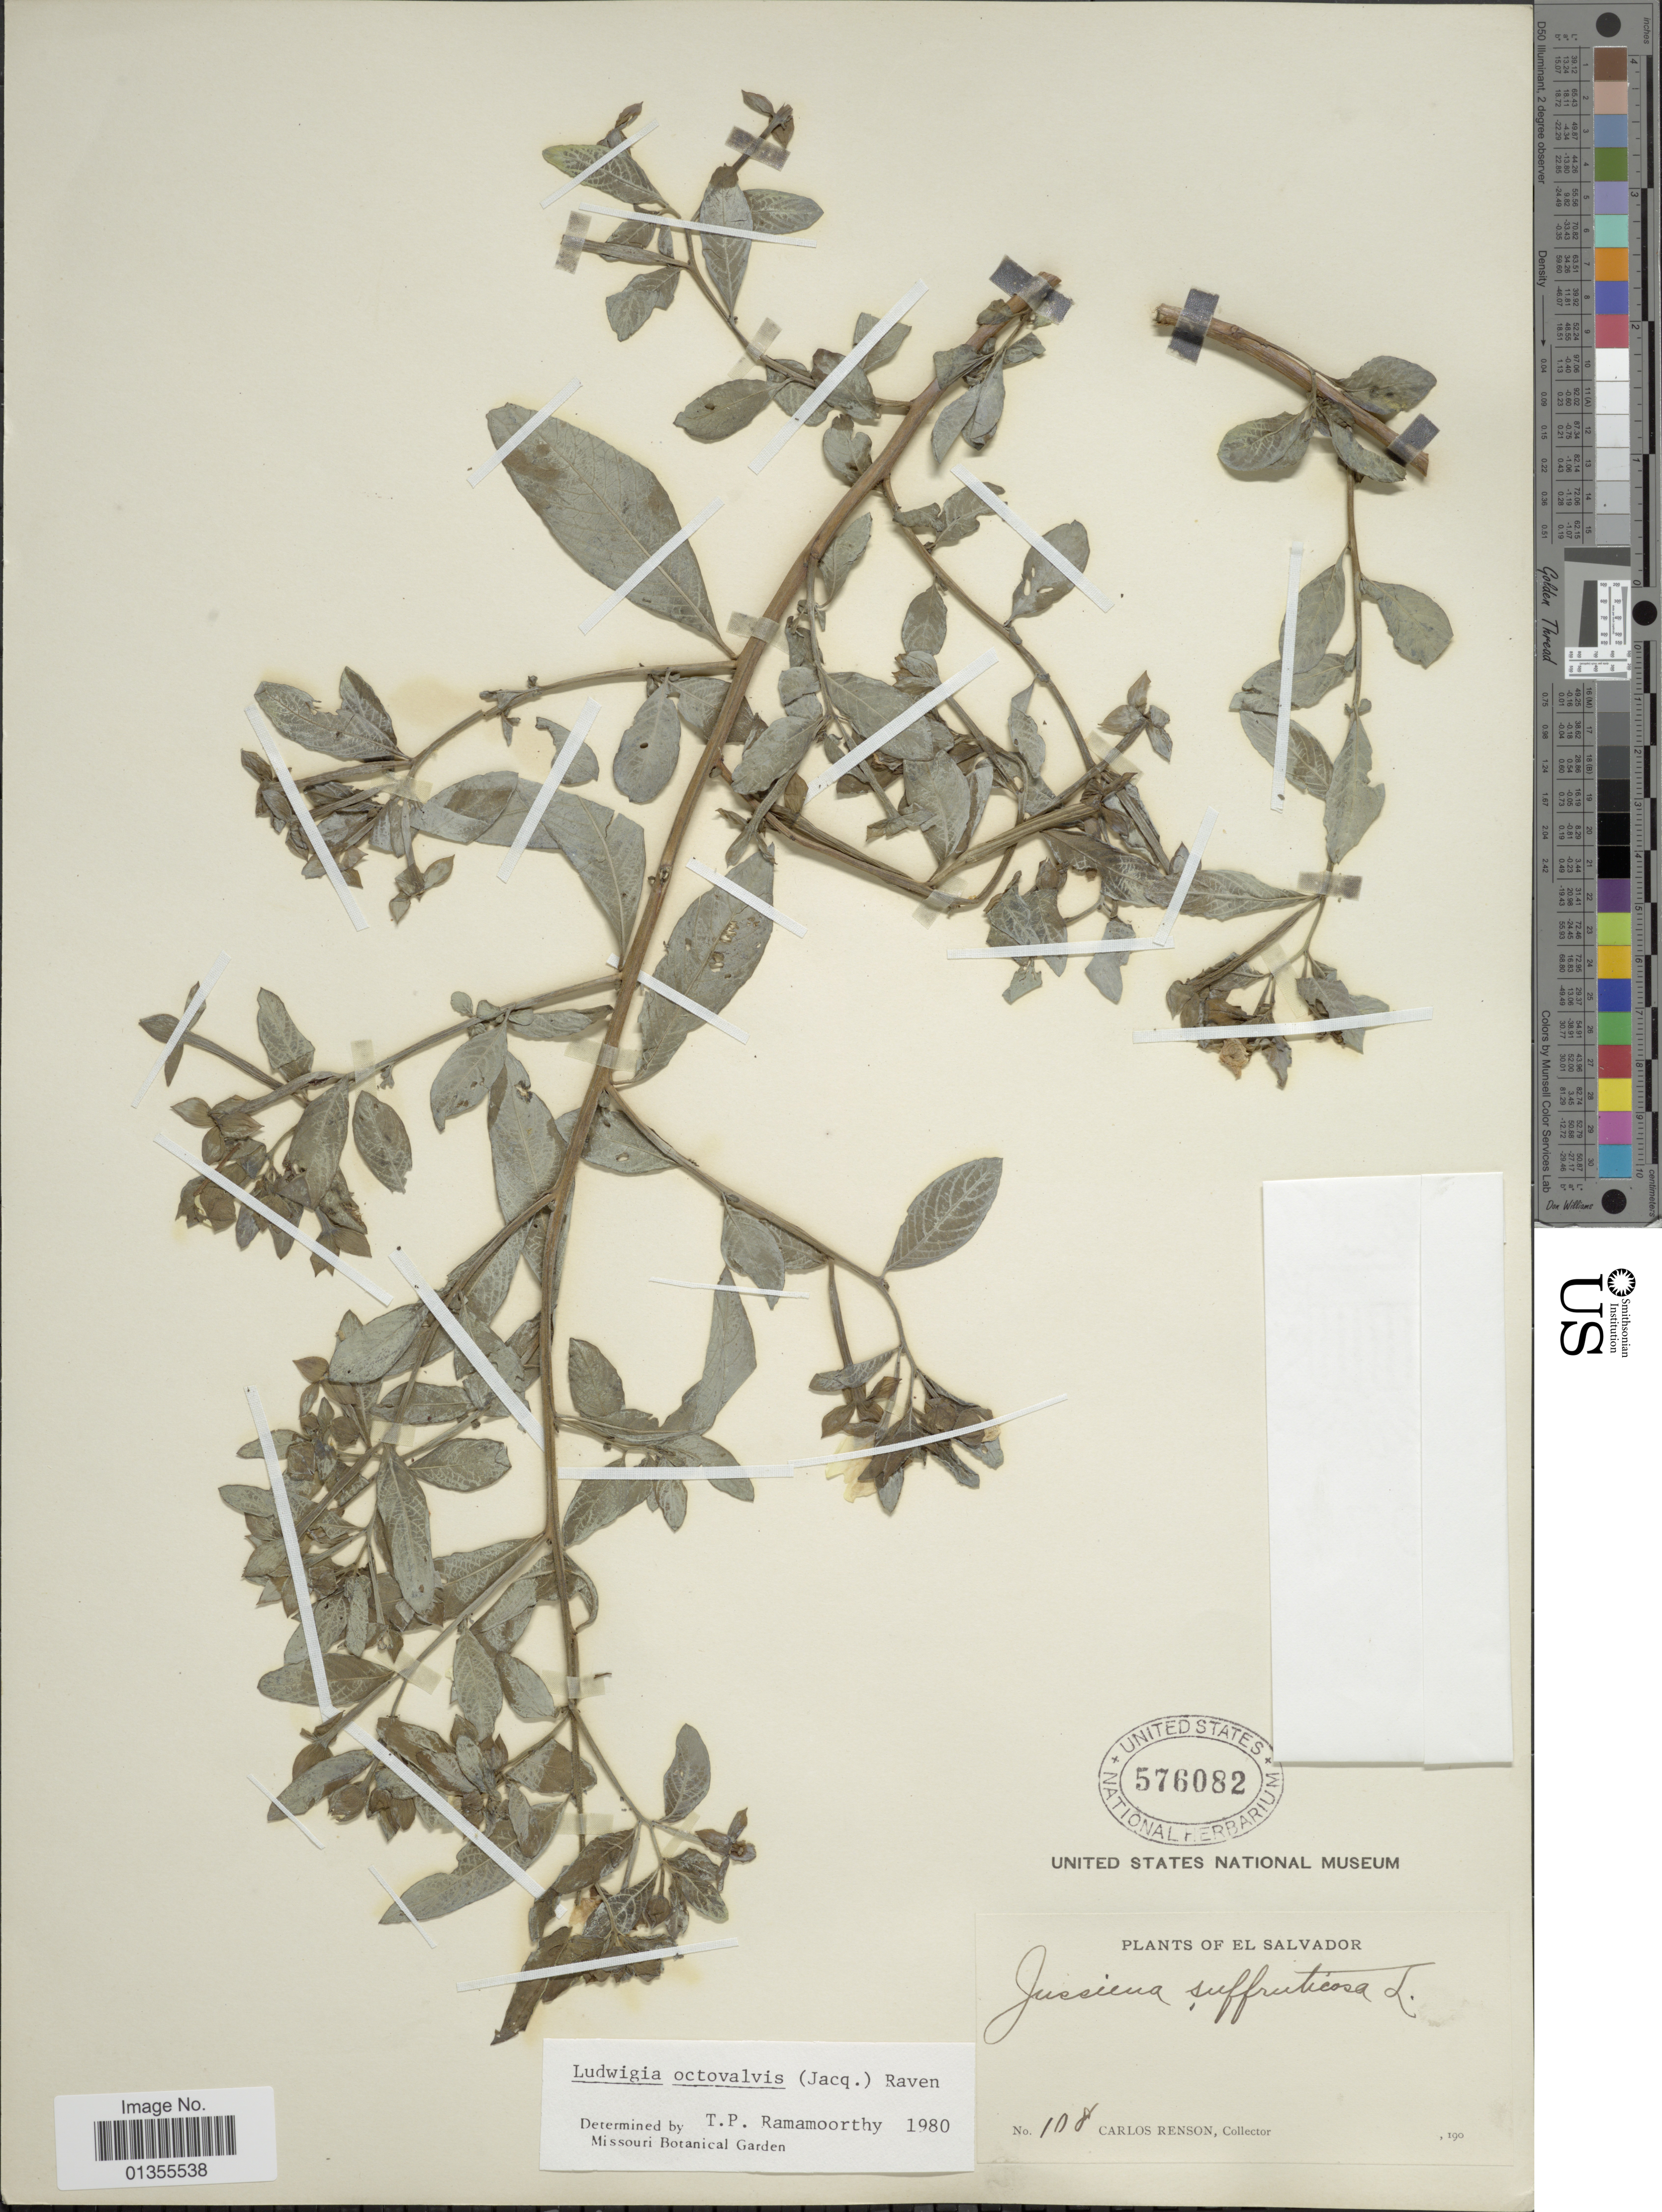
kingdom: Plantae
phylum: Tracheophyta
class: Magnoliopsida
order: Myrtales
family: Onagraceae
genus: Ludwigia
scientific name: Ludwigia octovalvis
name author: (Jacq.) P.H. Raven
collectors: C. Renson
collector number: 108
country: El Salvador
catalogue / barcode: US 576082